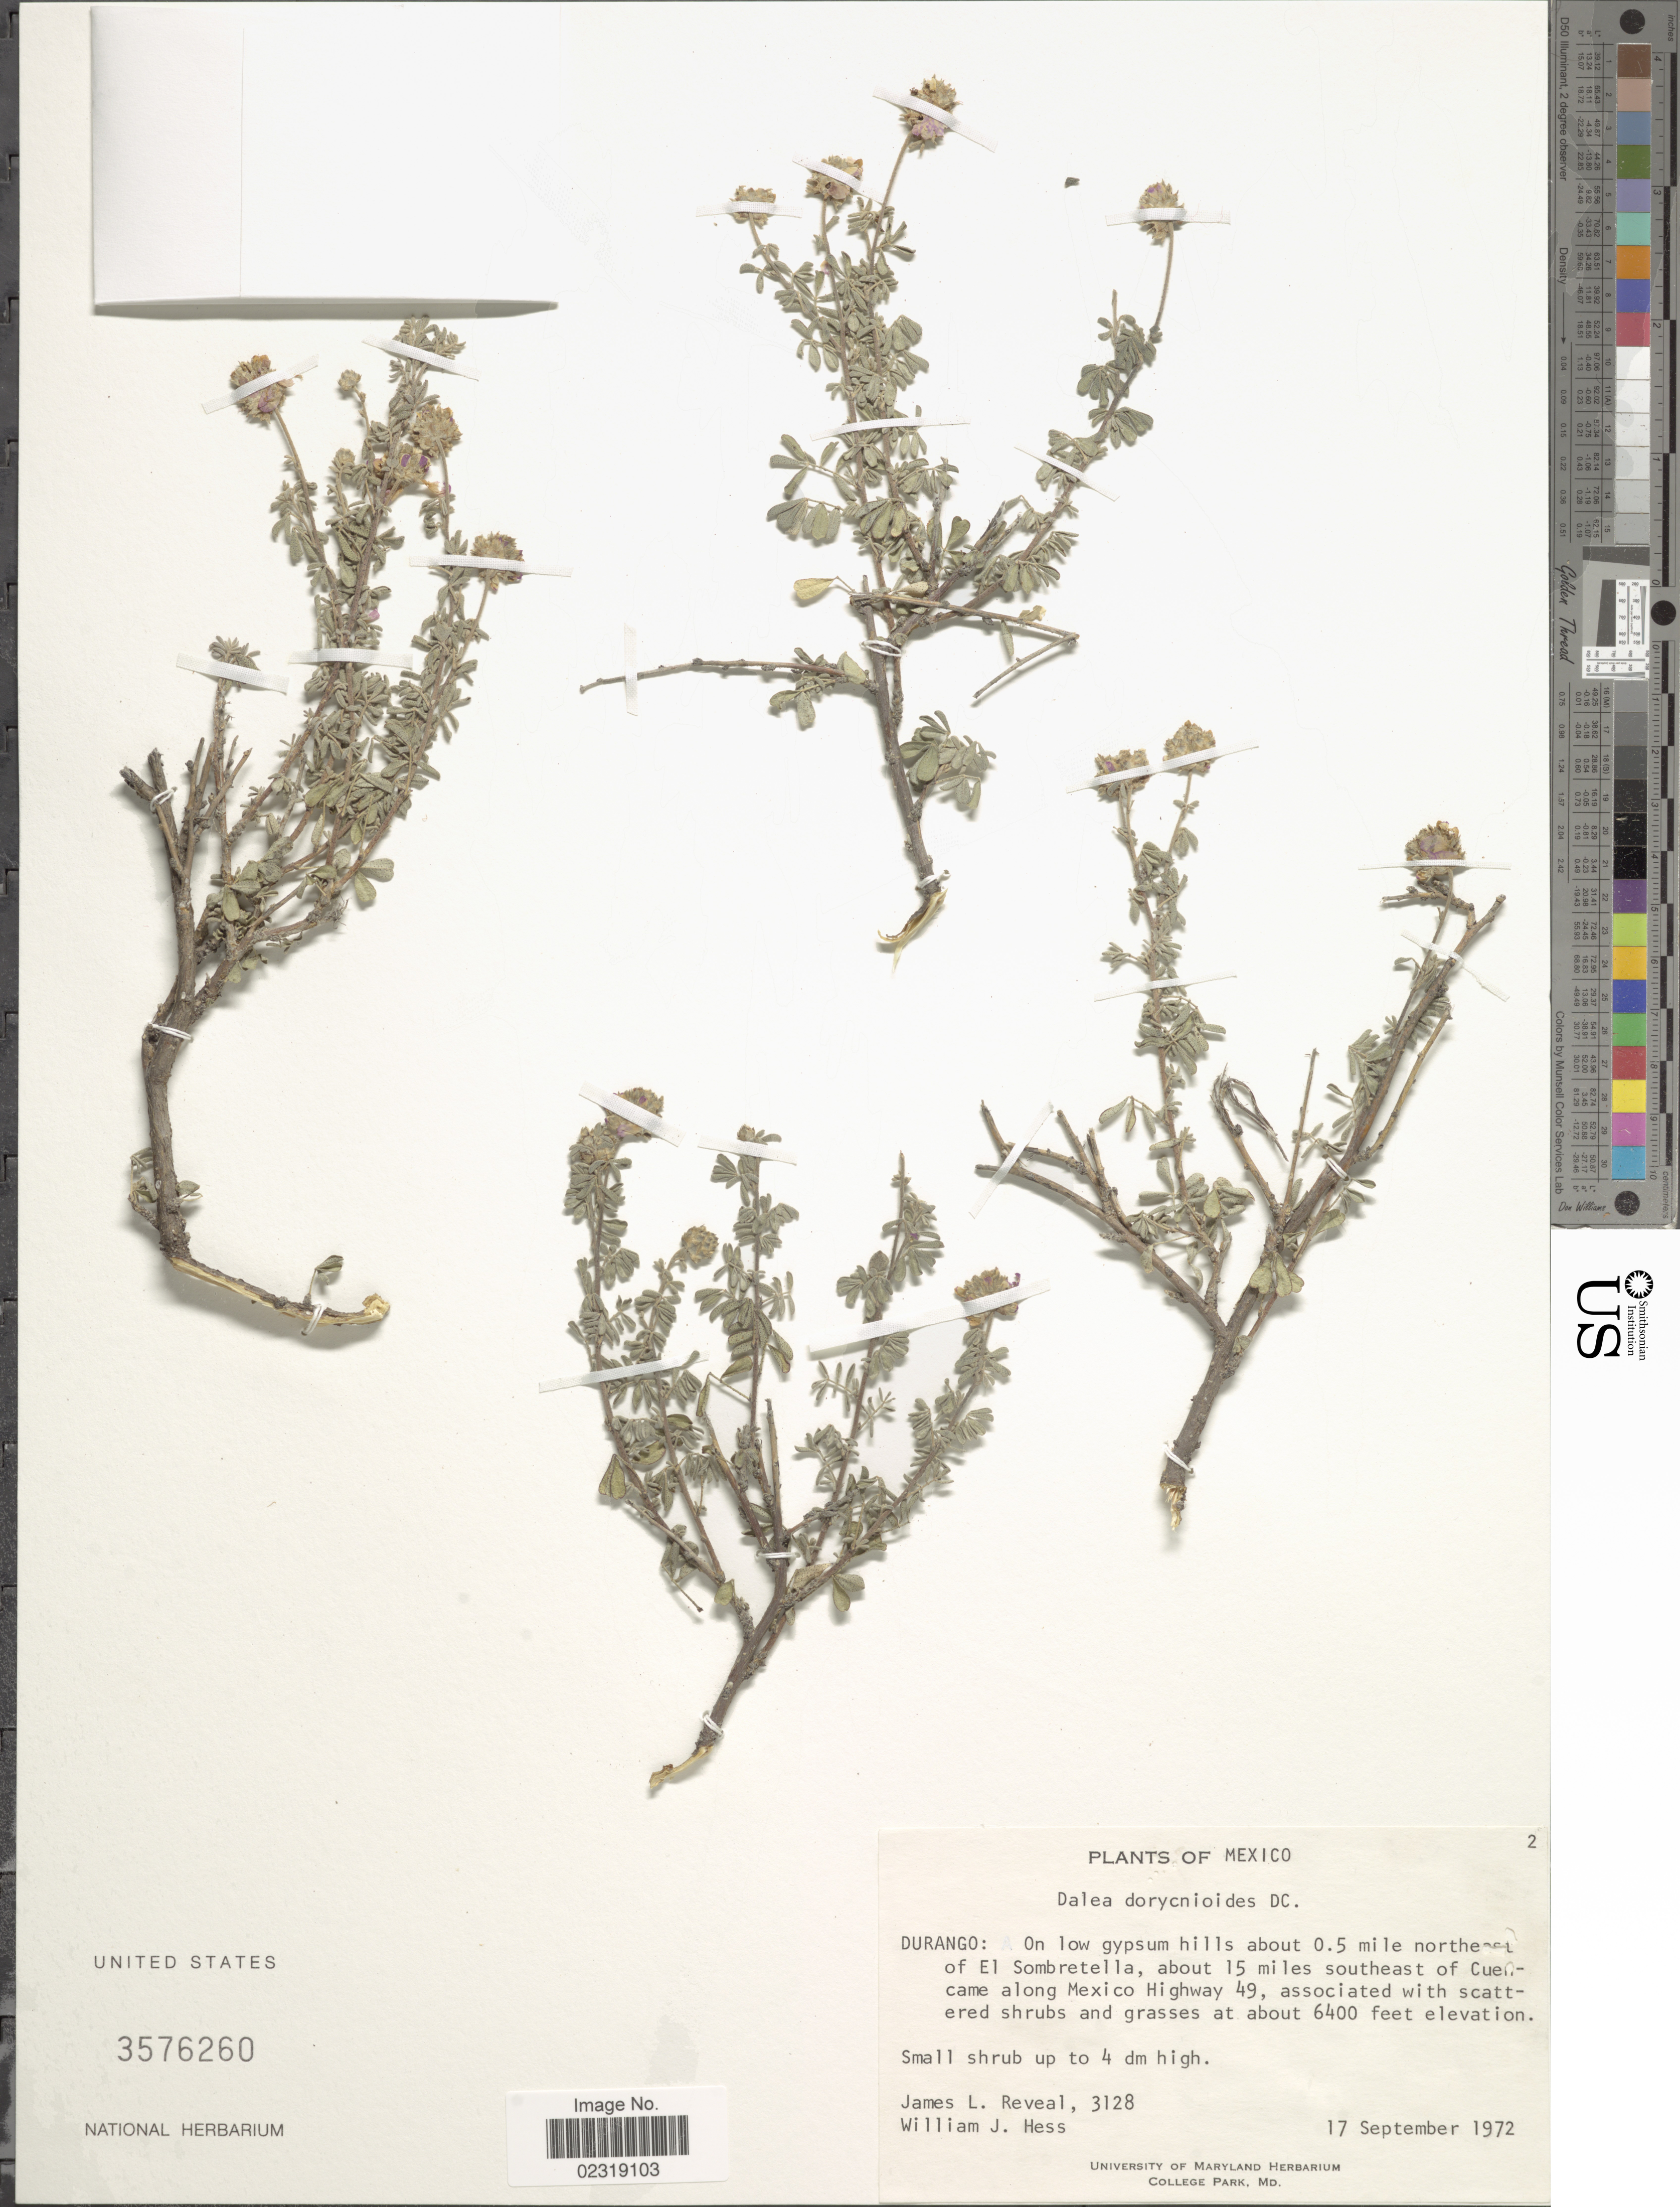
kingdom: Plantae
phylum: Tracheophyta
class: Magnoliopsida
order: Fabales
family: Fabaceae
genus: Dalea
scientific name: Dalea dorycnioides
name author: DC.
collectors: J. L. Reveal & W. Hess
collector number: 3128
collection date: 1972-09-17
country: Mexico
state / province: Durango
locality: Durango: on low gypsum hills about 0.5 mile northeast of El Sombretella, about 15 miles southeast of Cuencame along Mexico Highway 49.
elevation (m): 1951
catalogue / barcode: US 3576260